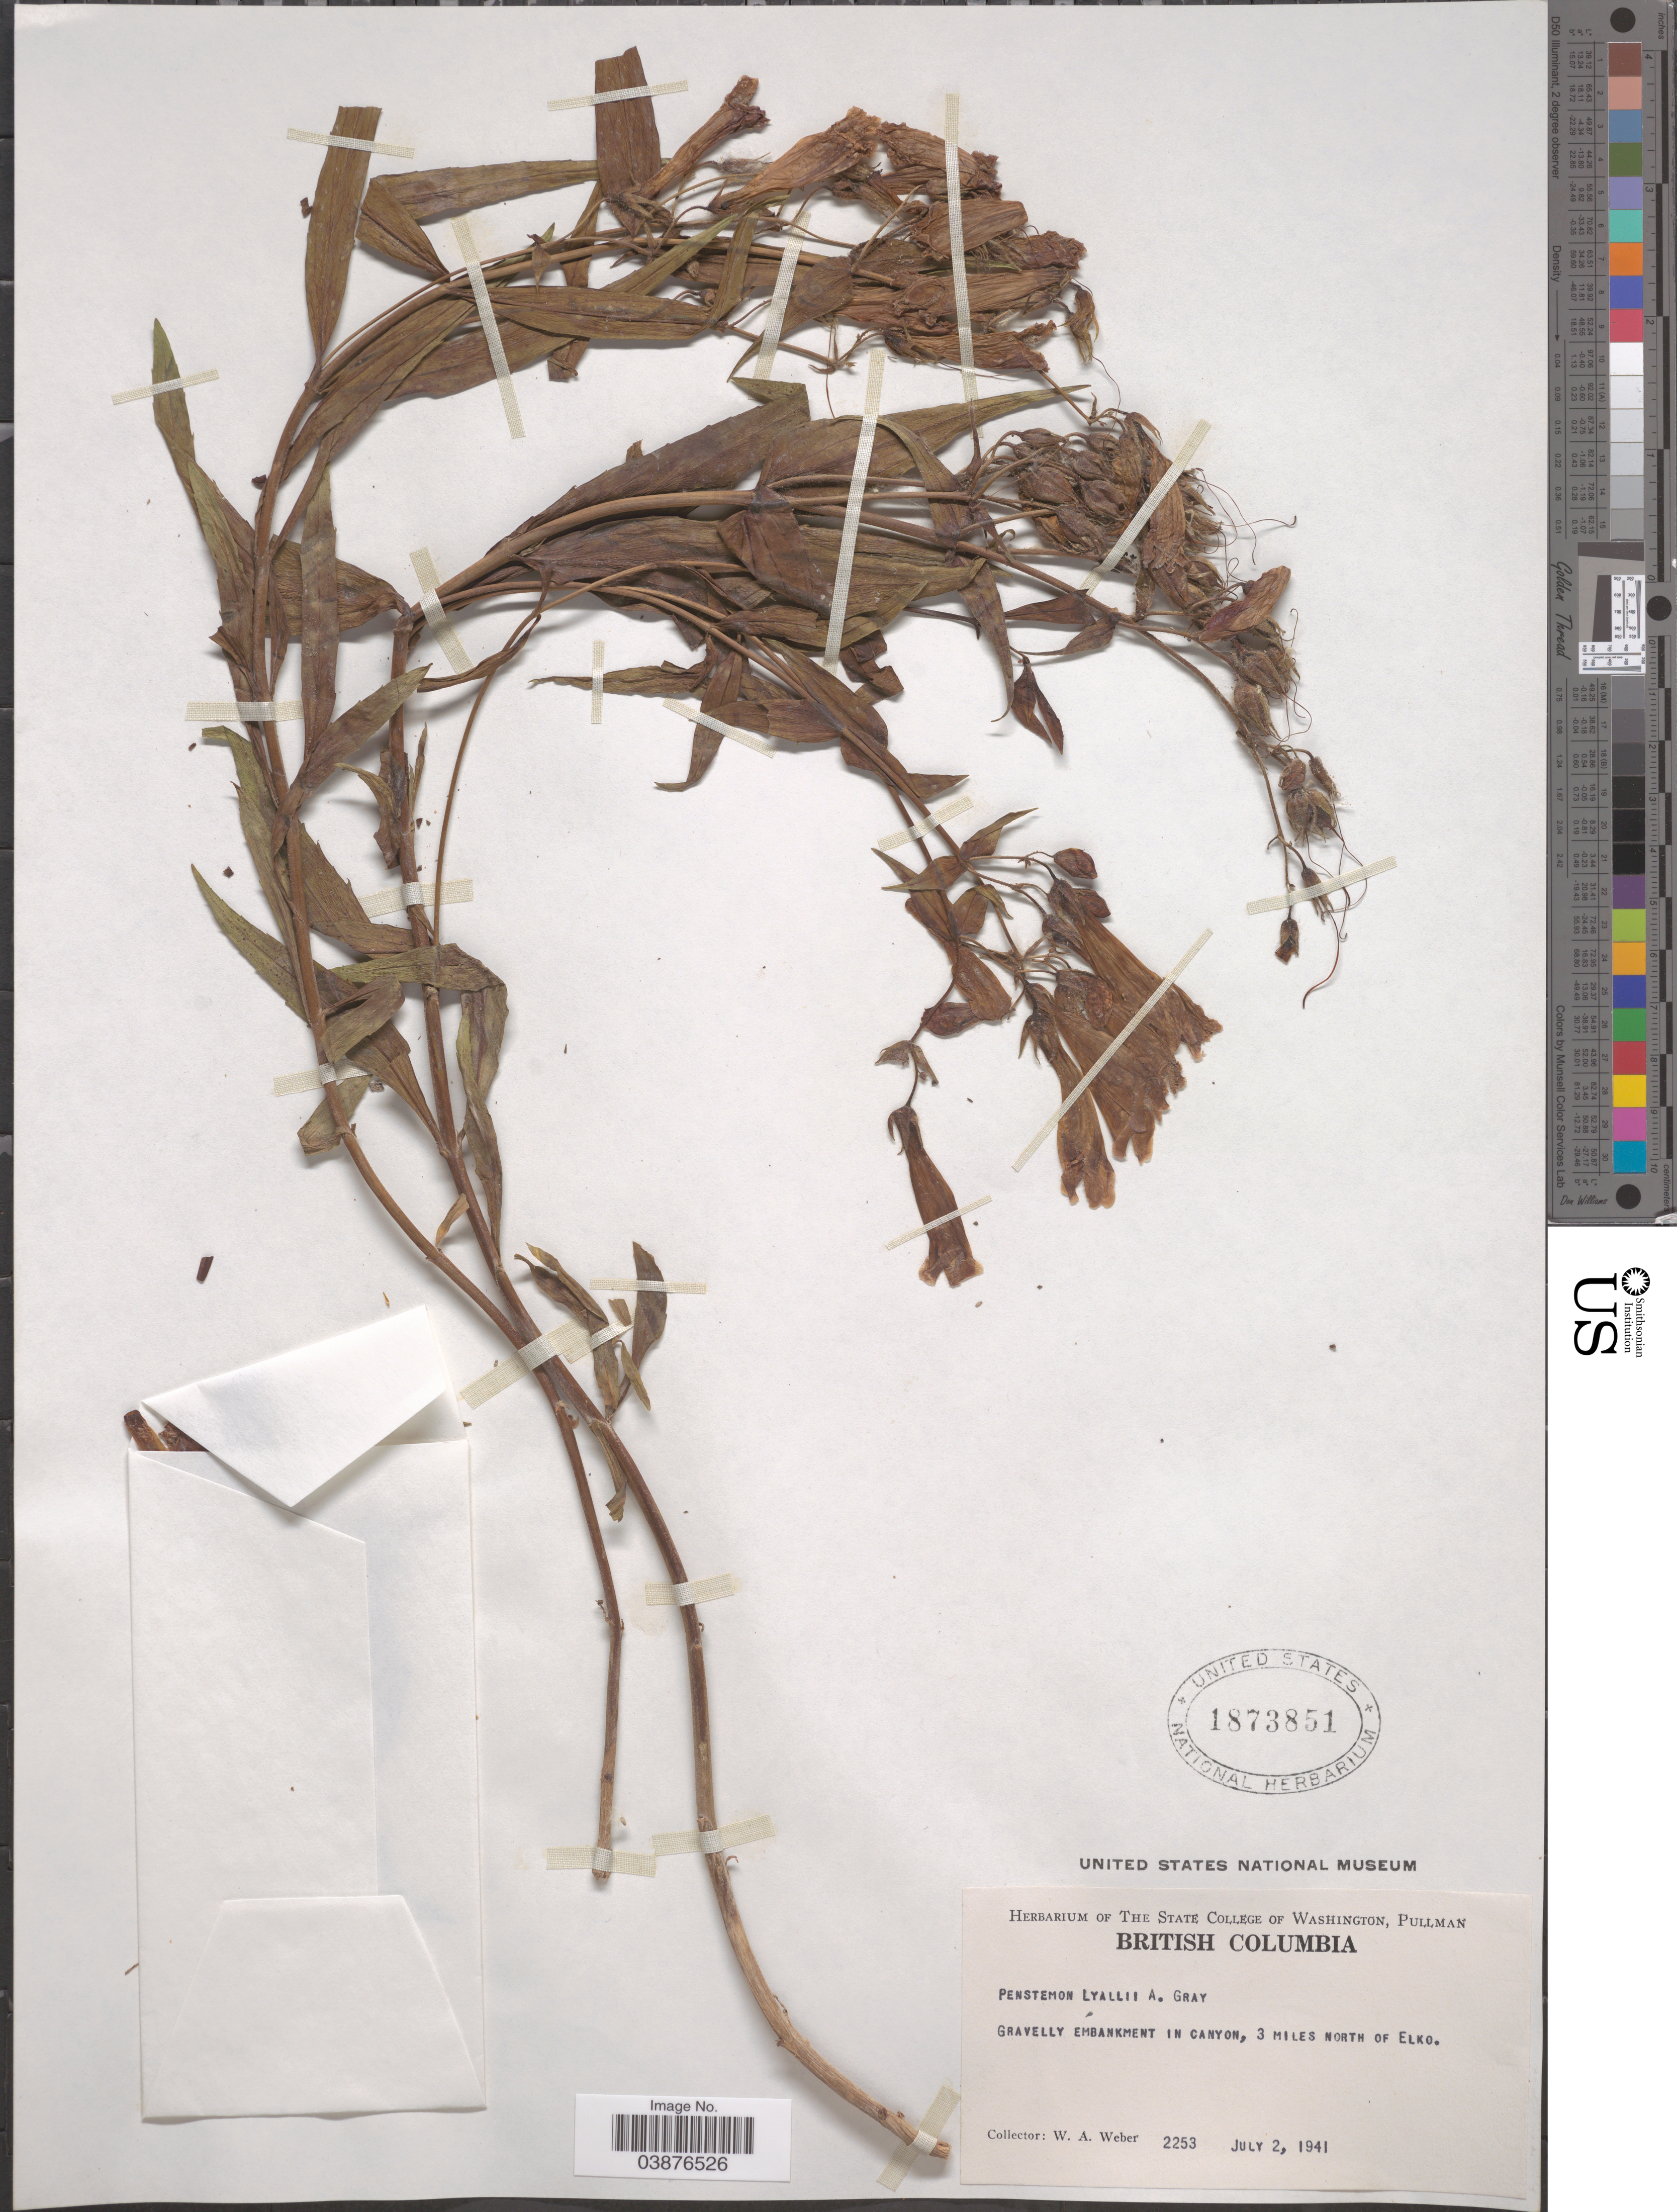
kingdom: Plantae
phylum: Tracheophyta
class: Magnoliopsida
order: Lamiales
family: Plantaginaceae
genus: Penstemon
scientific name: Penstemon lyallii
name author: (A. Gray) A. Gray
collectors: W. A. Weber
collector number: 2253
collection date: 1941-07-02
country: Canada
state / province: British Columbia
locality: Gravelly Embankment in canyon, 3 miles north of Elko.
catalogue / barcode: US 1873851